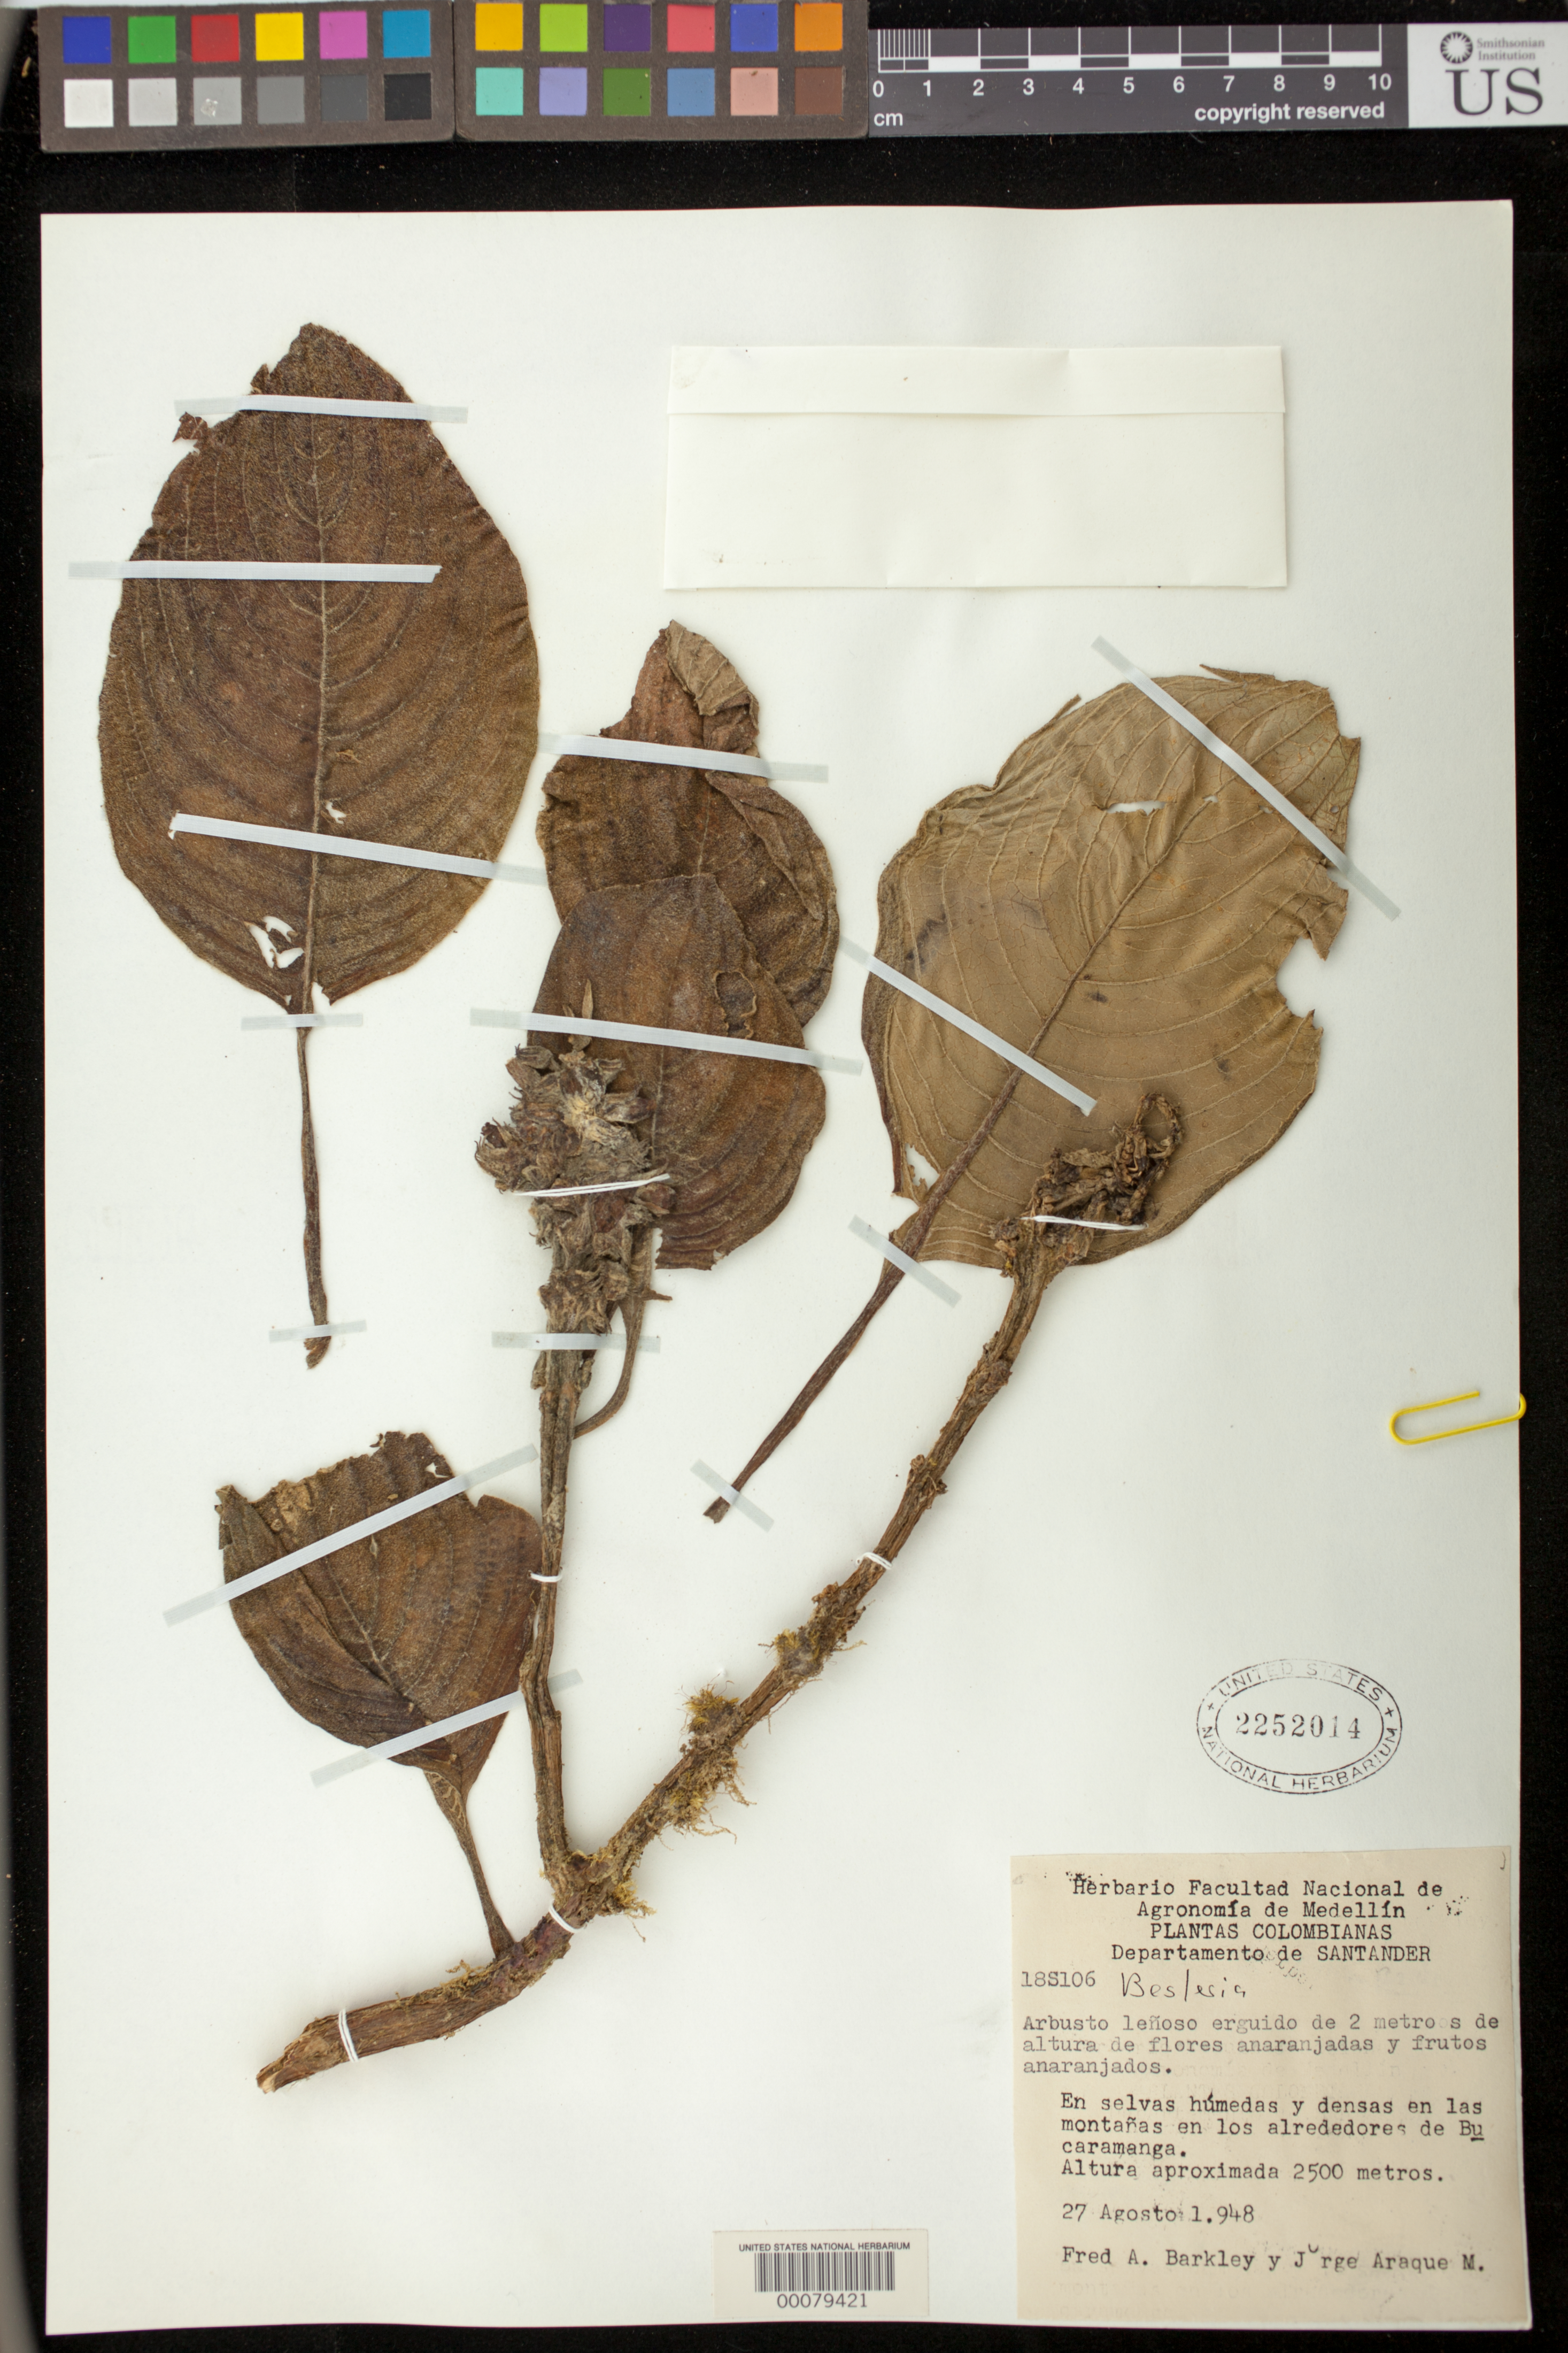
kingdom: Plantae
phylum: Tracheophyta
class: Magnoliopsida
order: Lamiales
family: Gesneriaceae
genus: Besleria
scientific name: Besleria sp.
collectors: F. A. Barkley & J. Araque Molina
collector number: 18 S106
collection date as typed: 27 Aug 1948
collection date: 1948-08-27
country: Colombia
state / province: Santander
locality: En los alrededores de Bucaramanga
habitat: En selvas húmedas y densas en las montañas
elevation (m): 2500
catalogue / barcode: US 2252014